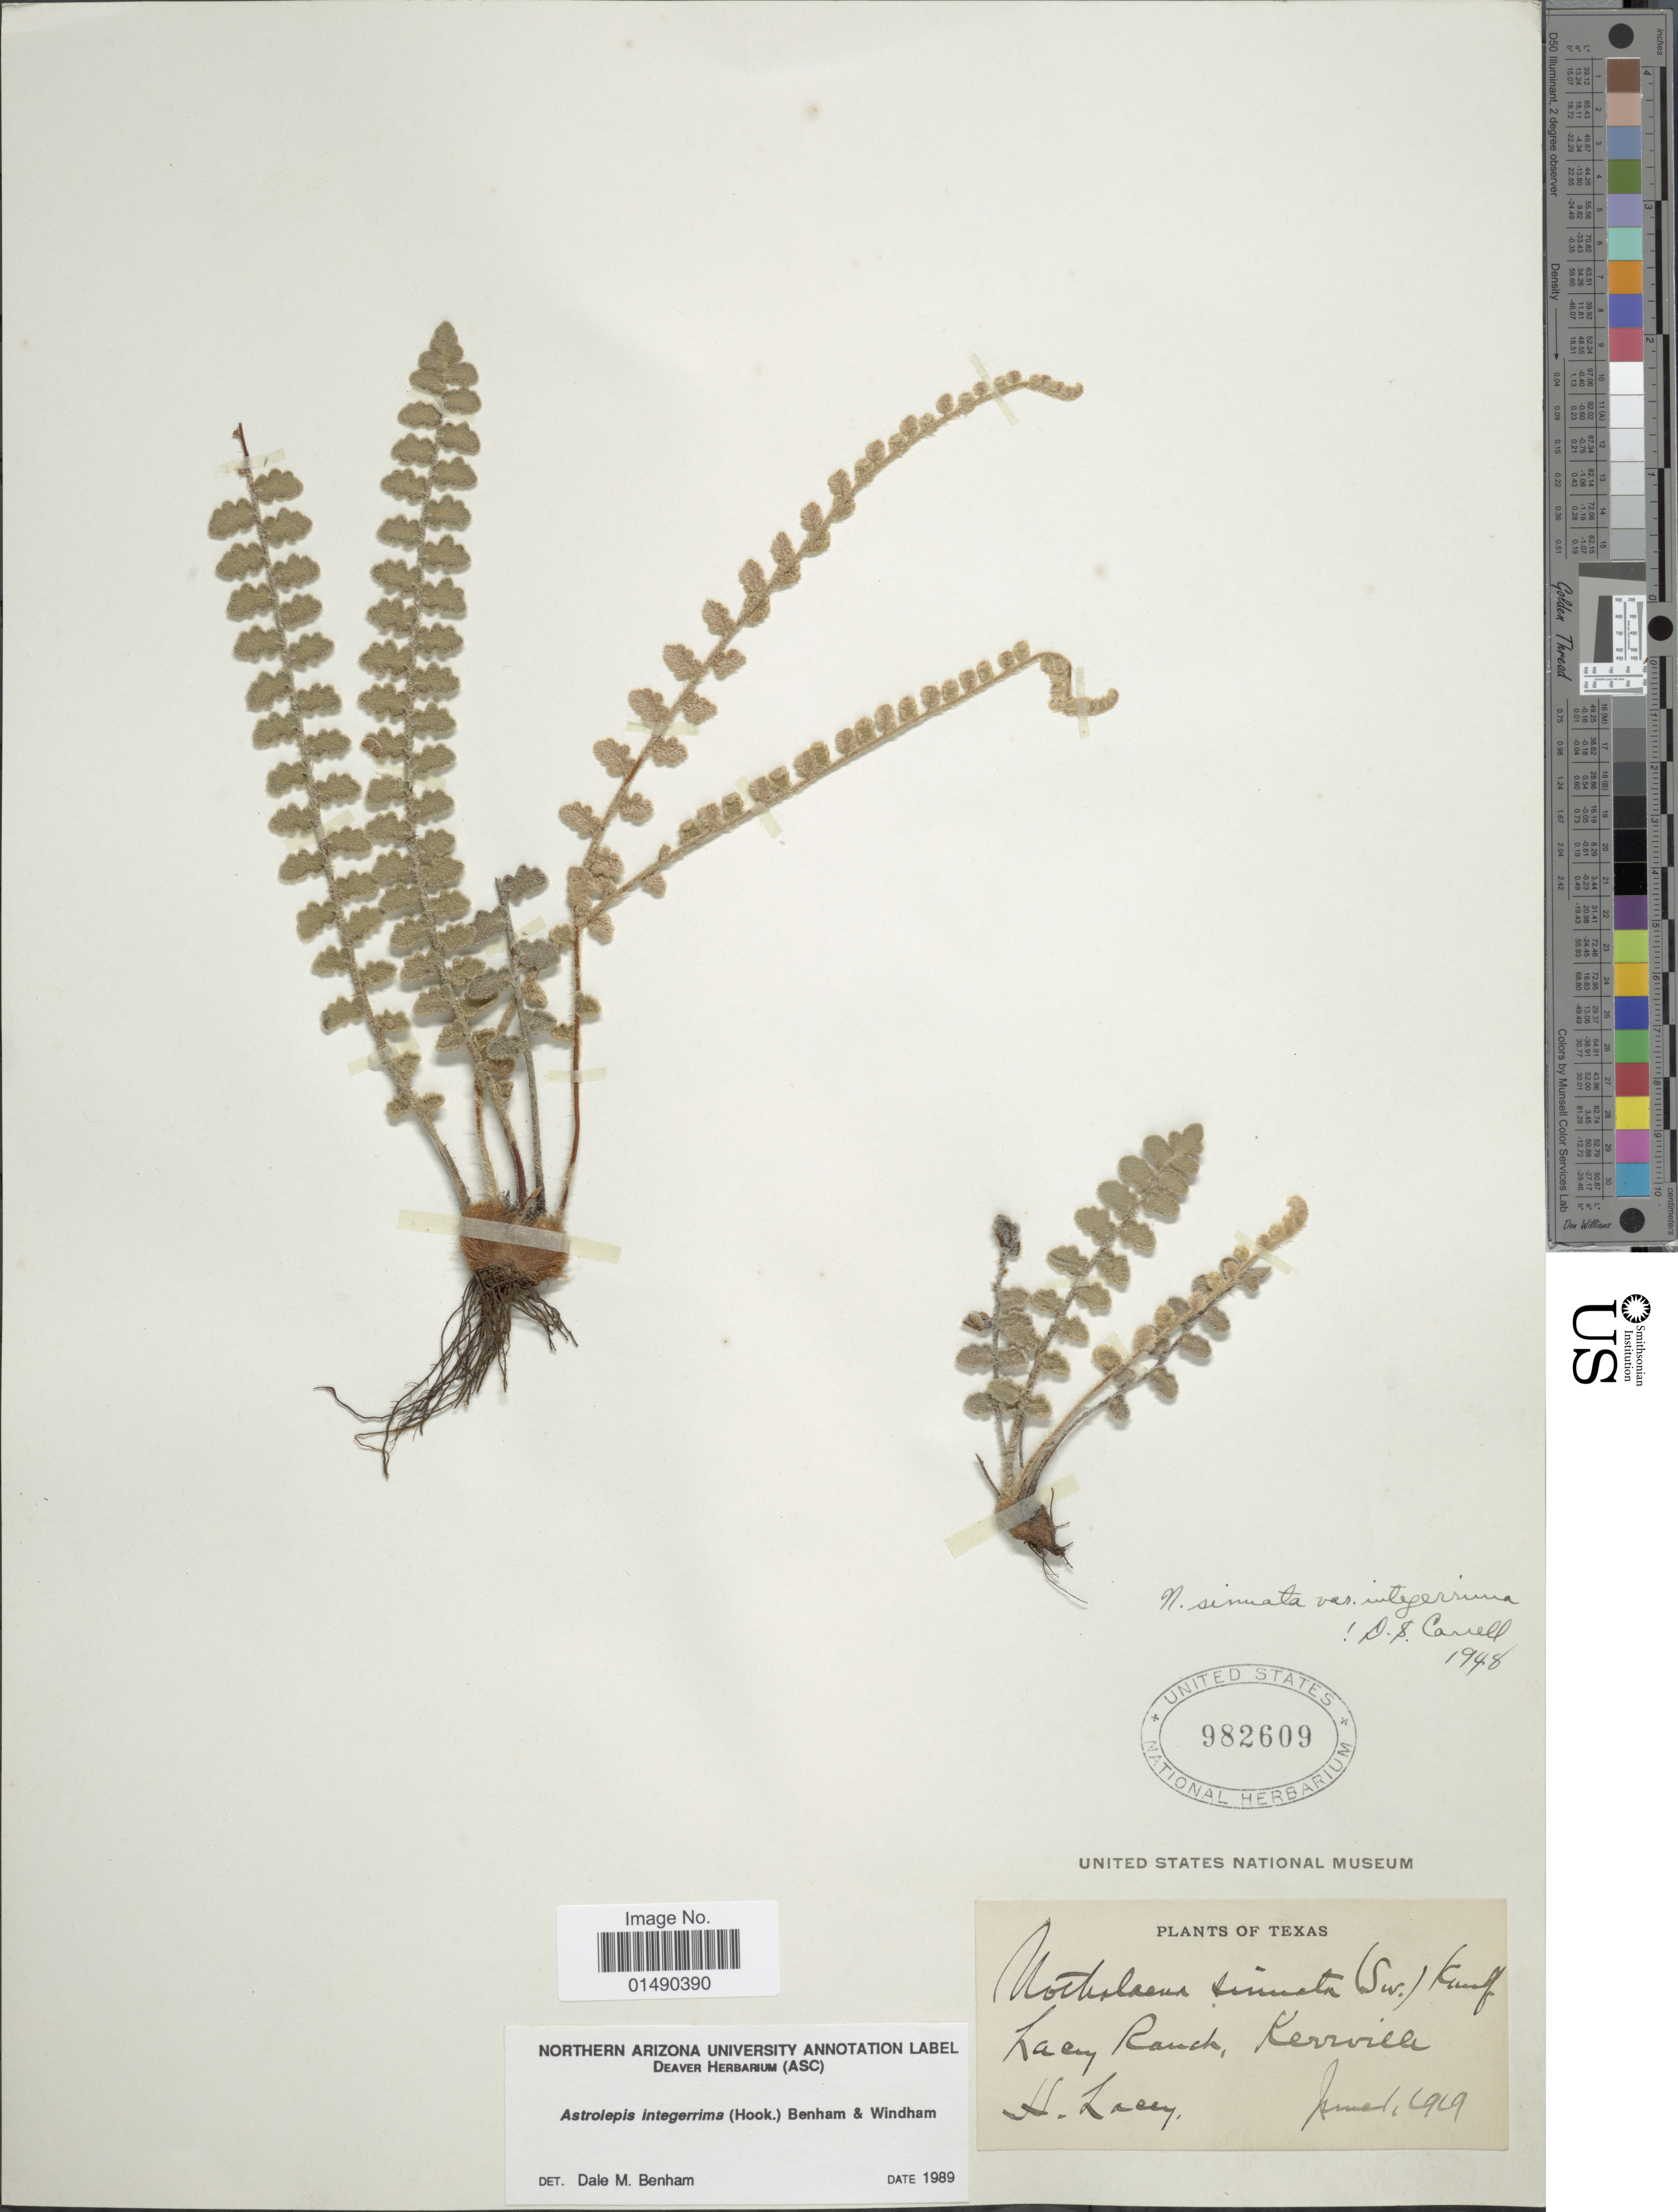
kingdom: Plantae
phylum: Tracheophyta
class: Polypodiopsida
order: Polypodiales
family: Pteridaceae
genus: Astrolepis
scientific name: Astrolepis integerrima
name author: (Hook.) D.M. Benham & Windham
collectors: H. Lacey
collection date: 1919-06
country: United States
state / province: Texas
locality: Lacey Ranch, Kerrville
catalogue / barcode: US 982609